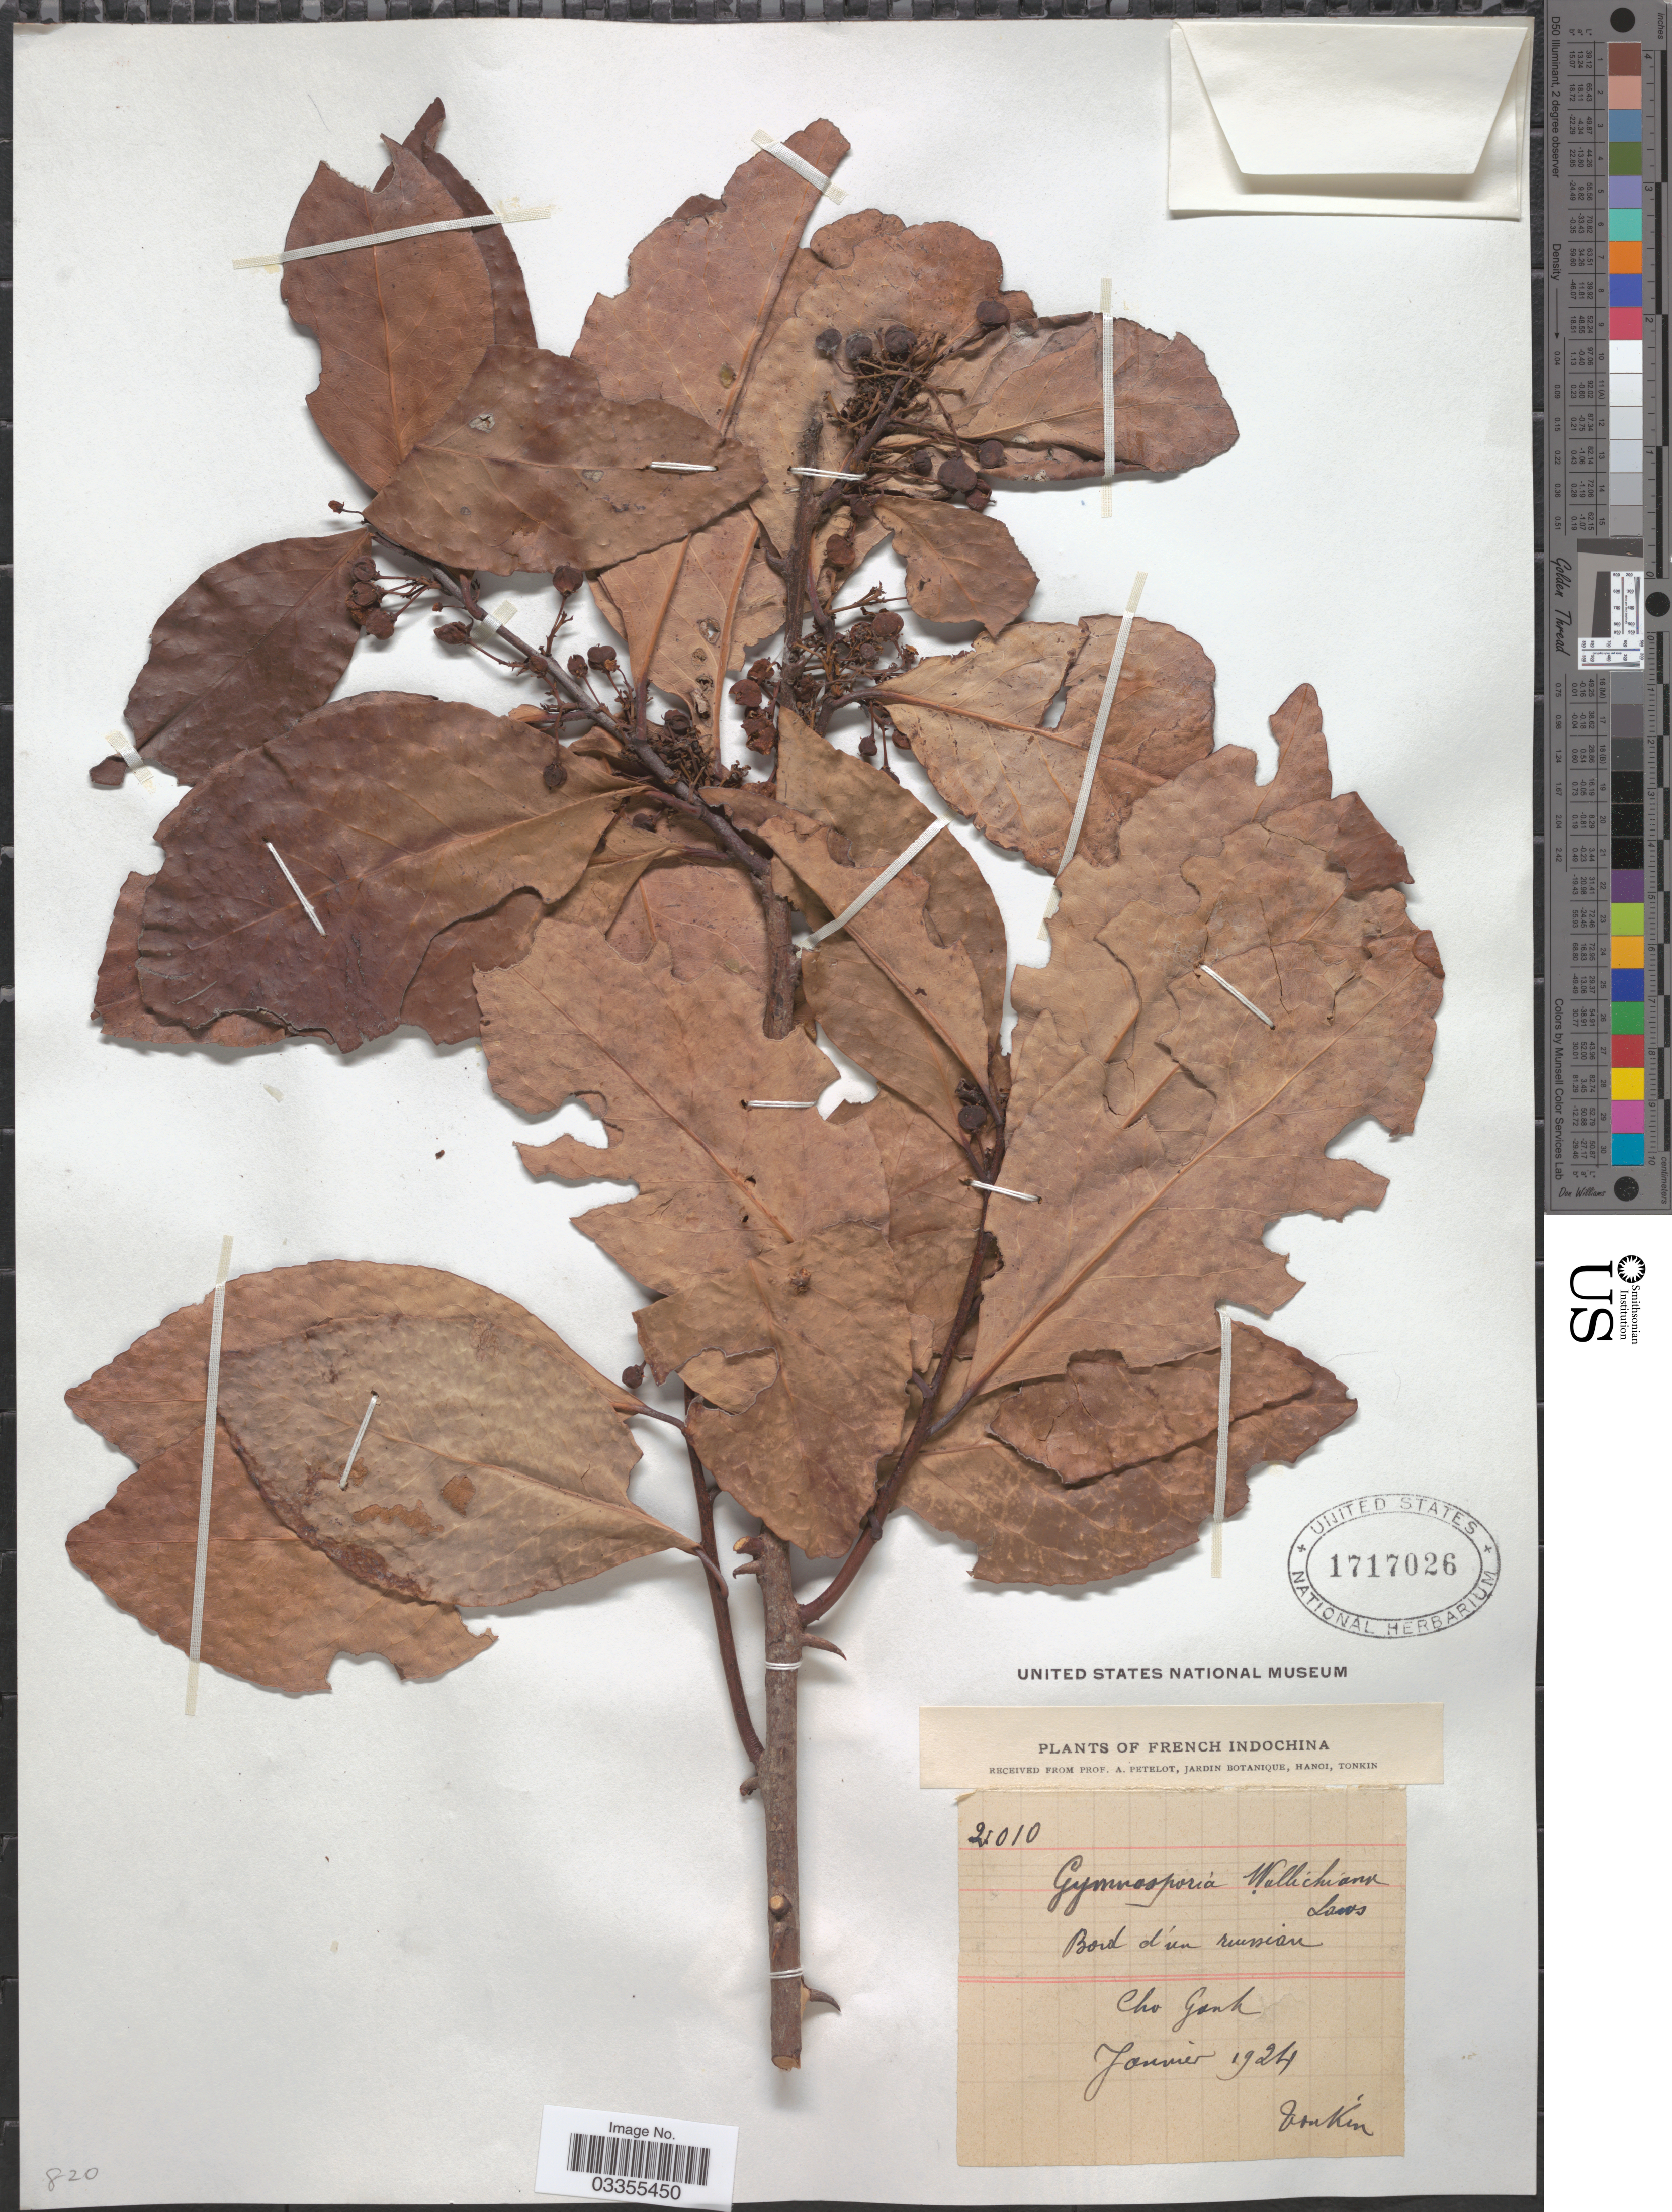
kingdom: Plantae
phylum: Tracheophyta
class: Magnoliopsida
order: Celastrales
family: Celastraceae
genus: Gymnosporia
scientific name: Gymnosporia wallichiana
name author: M.A. Lawson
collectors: A. Petelot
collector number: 2010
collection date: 1924-01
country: Vietnam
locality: French Indochina. Cho Ganh.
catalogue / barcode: US 1717026